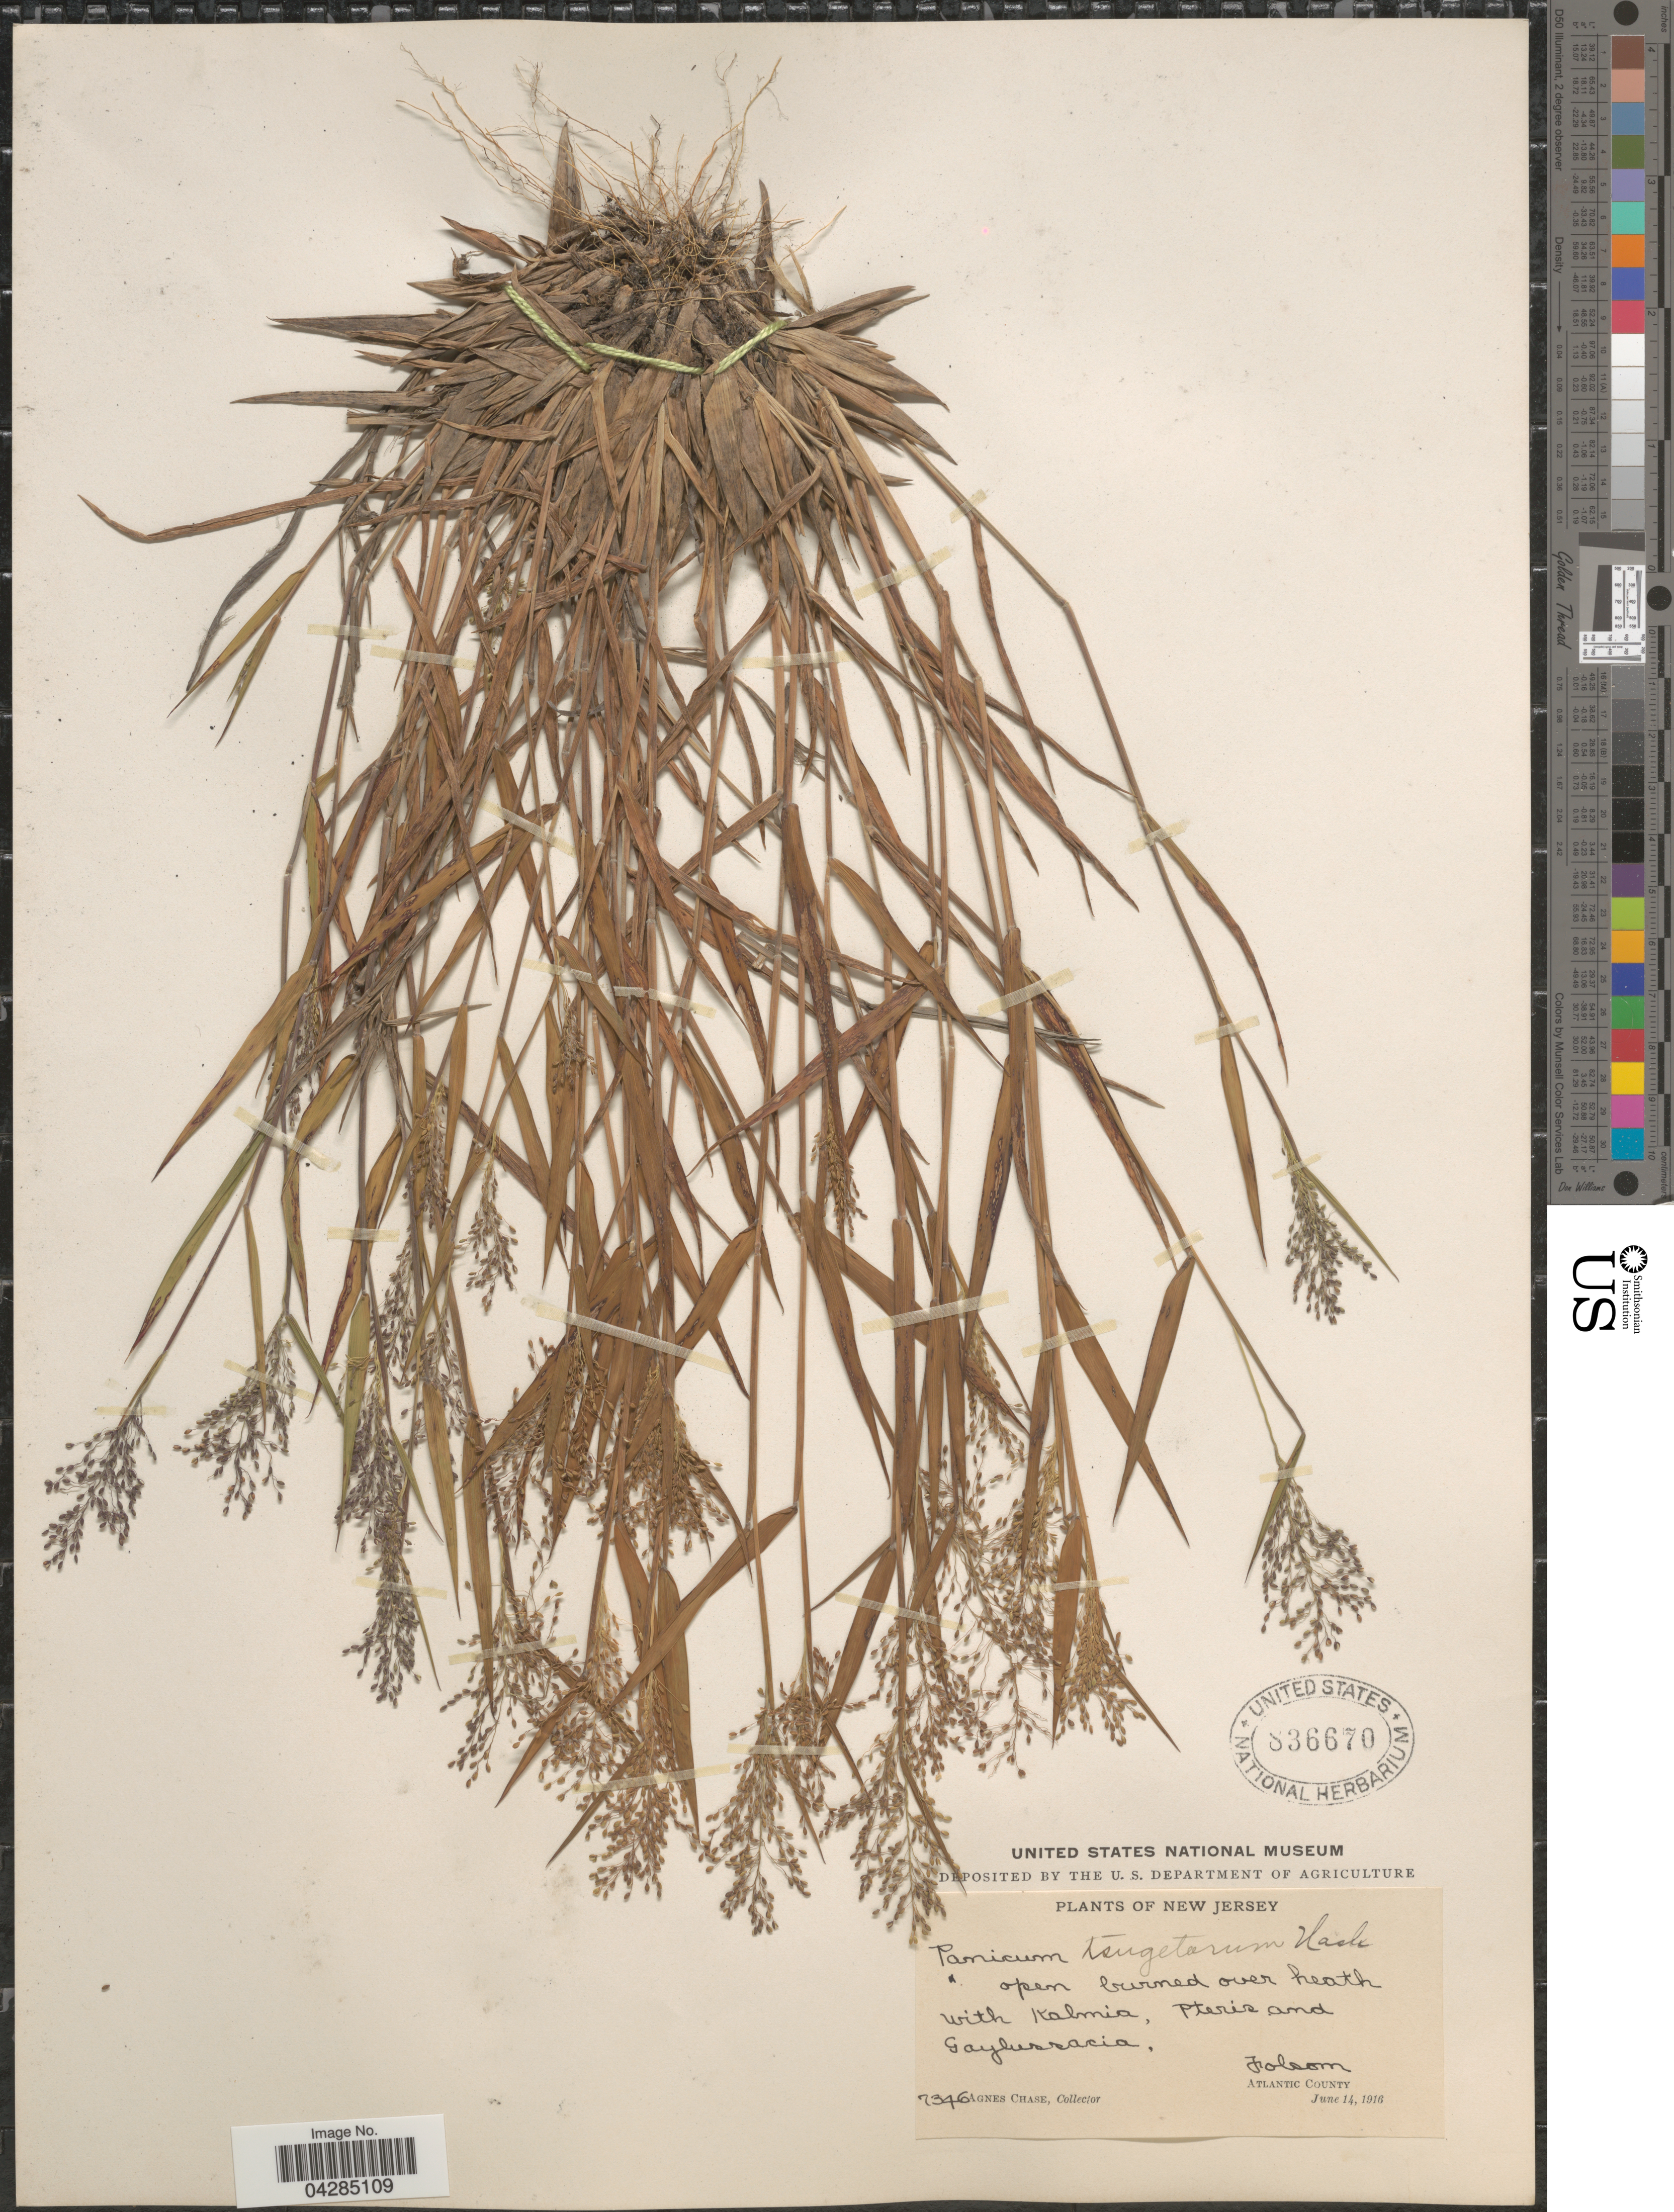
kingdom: Plantae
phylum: Tracheophyta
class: Liliopsida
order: Poales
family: Poaceae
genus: Dichanthelium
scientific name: Dichanthelium portoricense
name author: (Desv. ex Ham.) B.F. Hansen & Wunderlin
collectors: A. Chase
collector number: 7346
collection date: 1916-06-14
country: United States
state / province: New Jersey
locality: Folsom. Atlantic County.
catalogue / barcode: US 836670